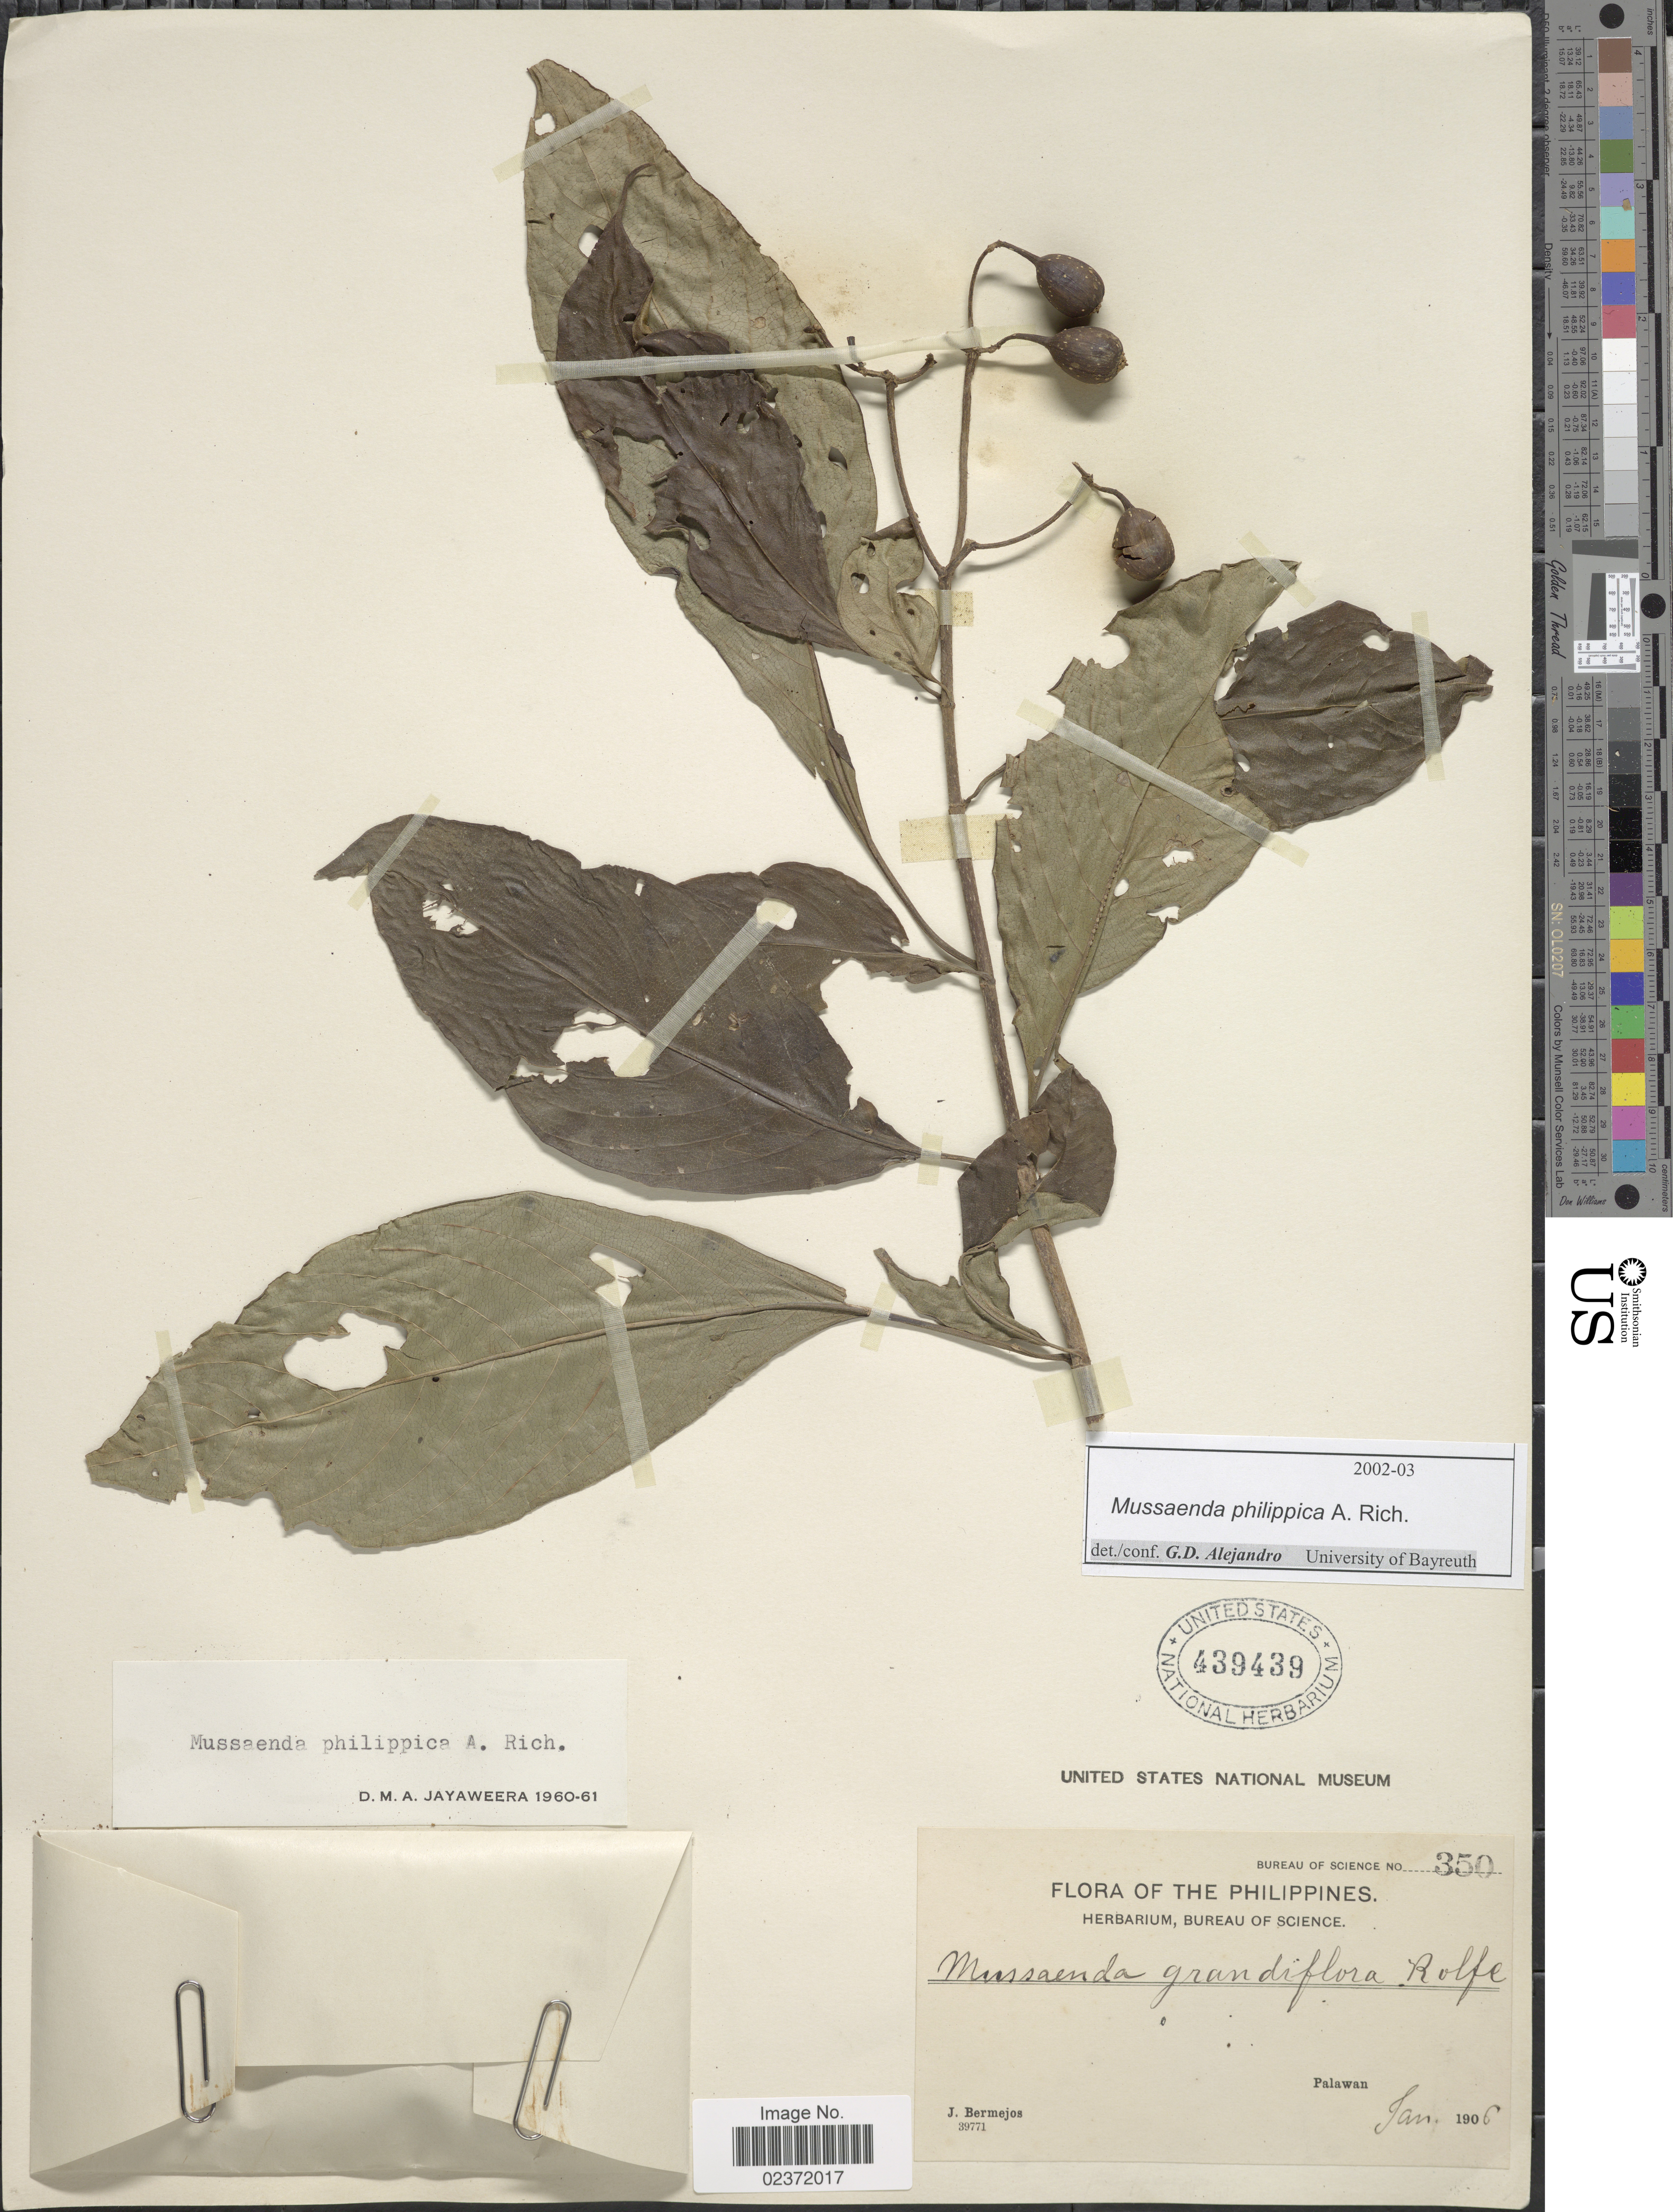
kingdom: Plantae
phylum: Tracheophyta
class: Magnoliopsida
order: Gentianales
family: Rubiaceae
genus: Mussaenda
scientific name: Mussaenda philippica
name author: A. Rich.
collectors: J. Bermejos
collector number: Bureau of Science 350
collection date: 1906-01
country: Philippines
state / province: Mimaropa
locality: Palawan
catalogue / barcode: US 439439